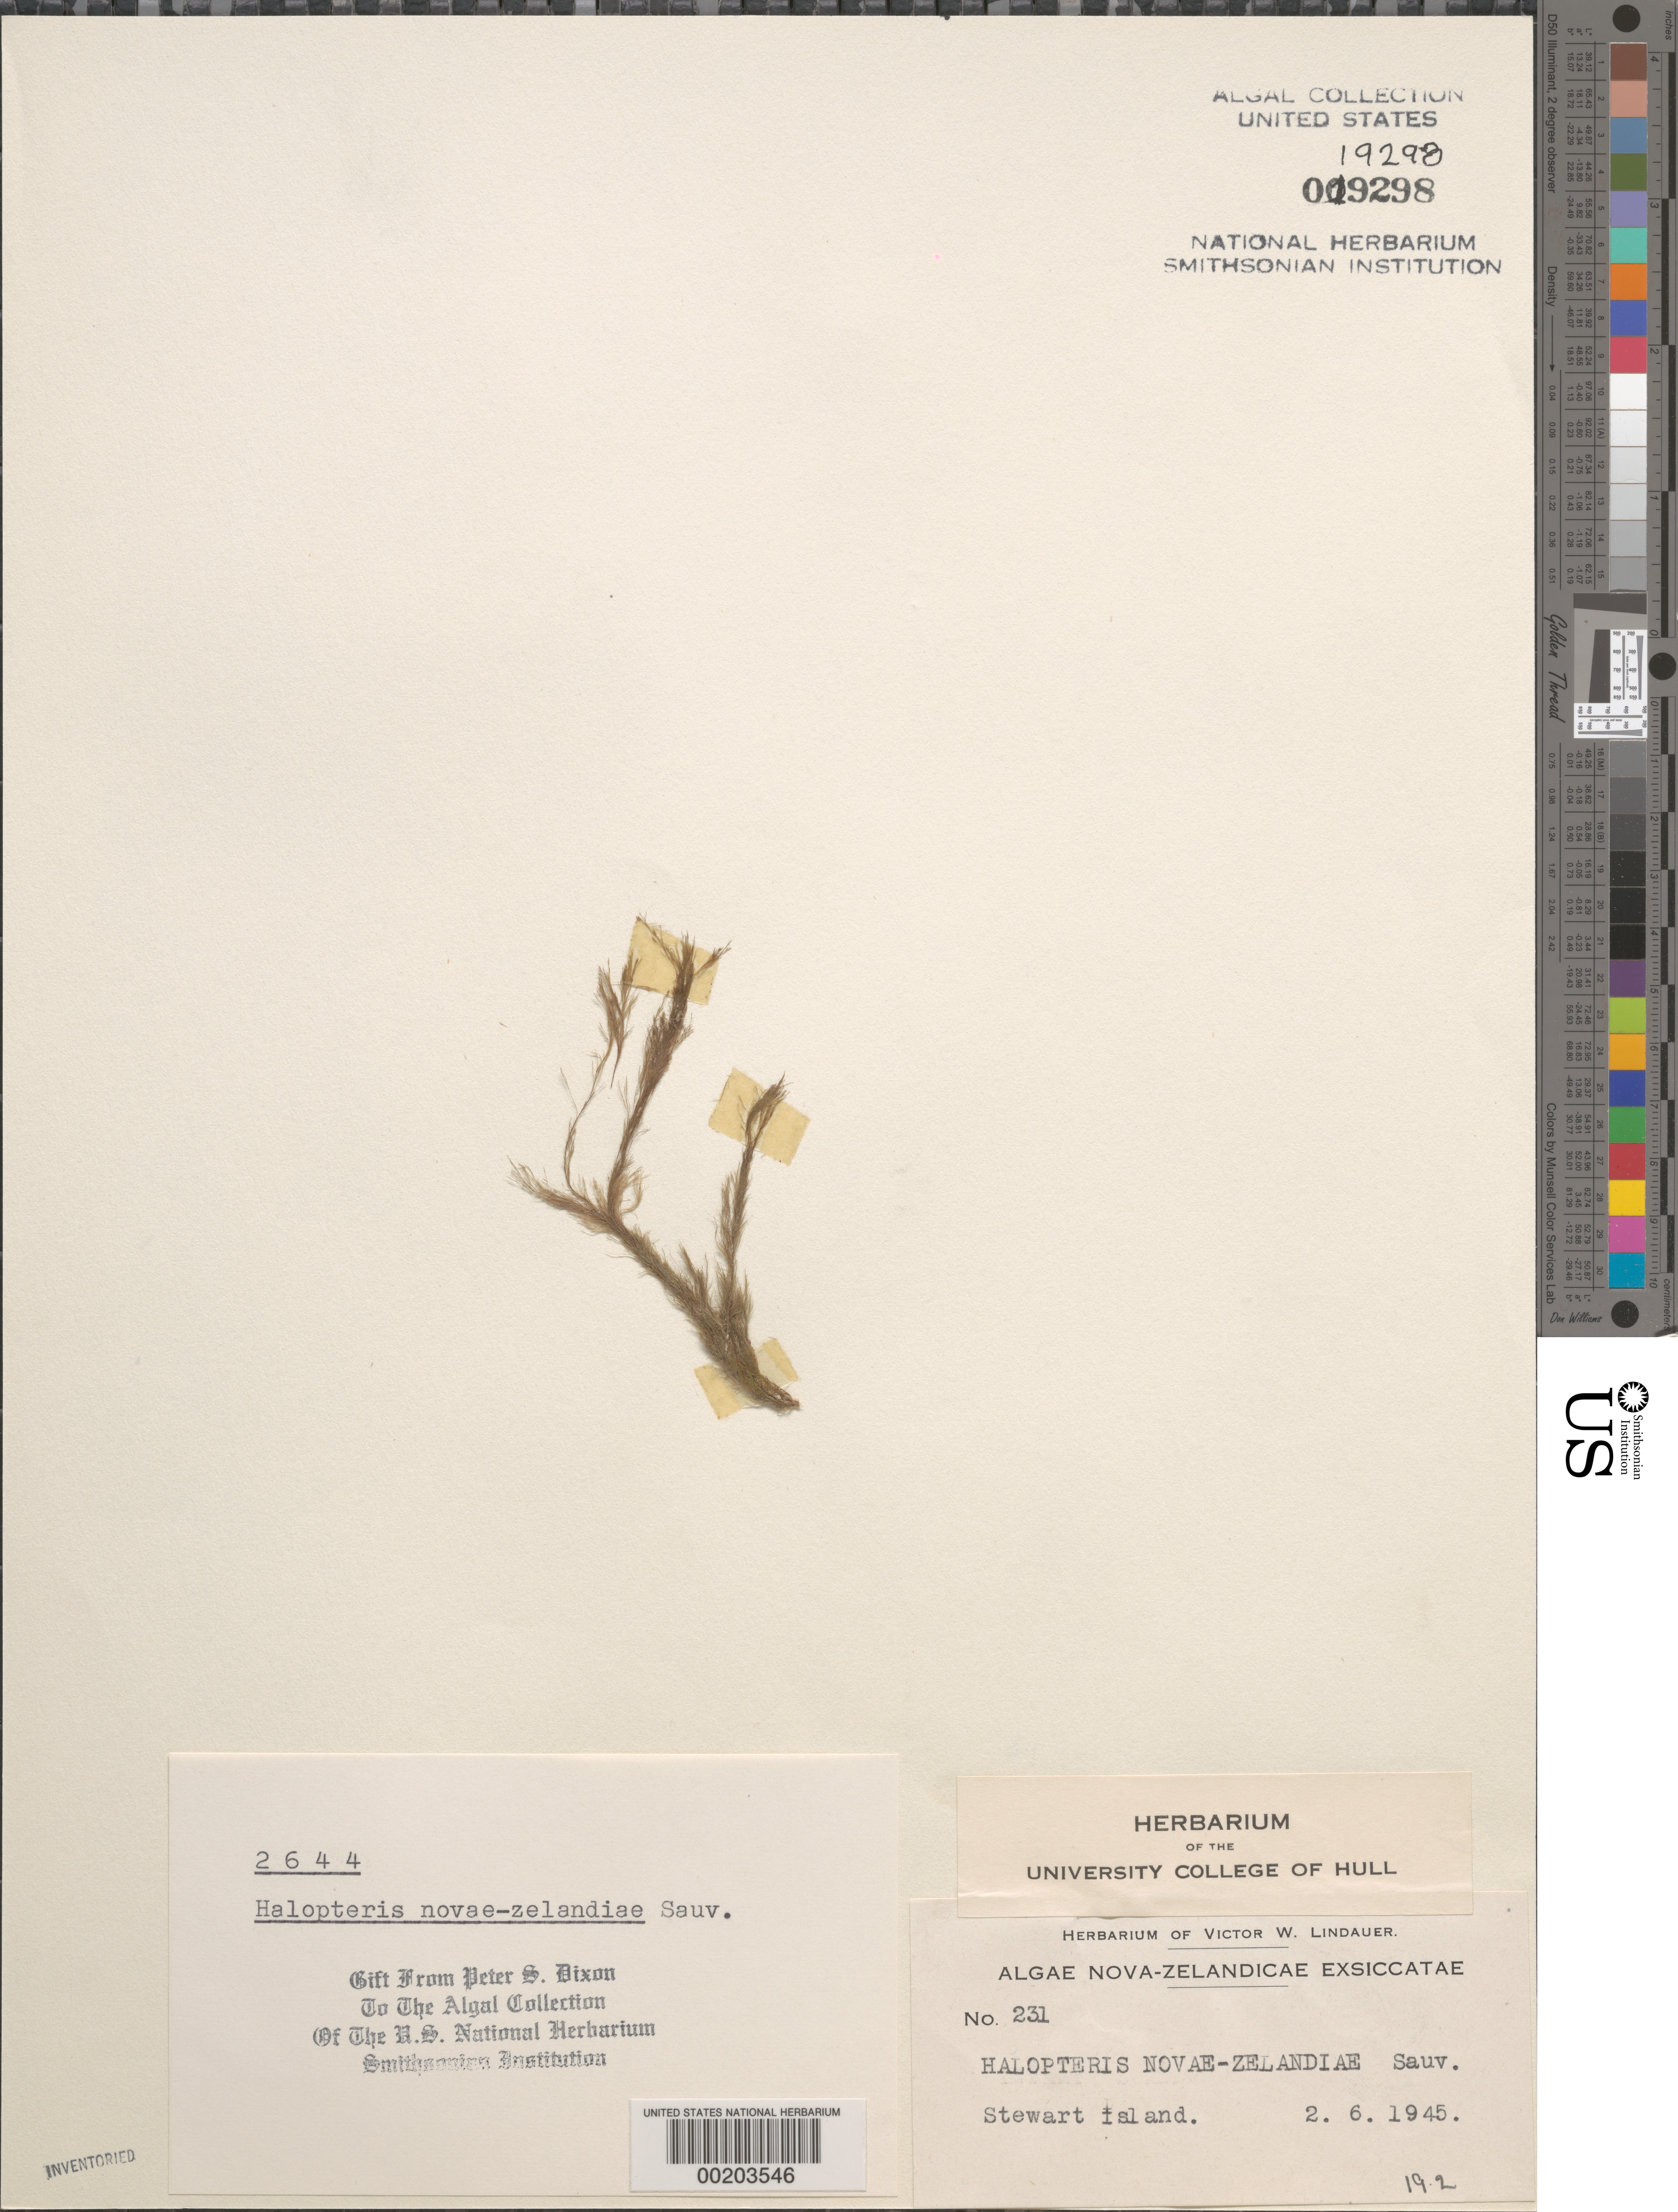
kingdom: Chromista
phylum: Ochrophyta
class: Phaeophyceae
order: Sphacelariales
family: Stypocaulaceae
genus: Halopteris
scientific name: Halopteris novae-zelandiae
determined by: Dixon, P. S.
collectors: V. Lindauer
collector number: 231 & PSD 2644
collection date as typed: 02 Jun 1945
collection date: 1945-06-02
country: New Zealand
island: Stewart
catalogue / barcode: US 19298